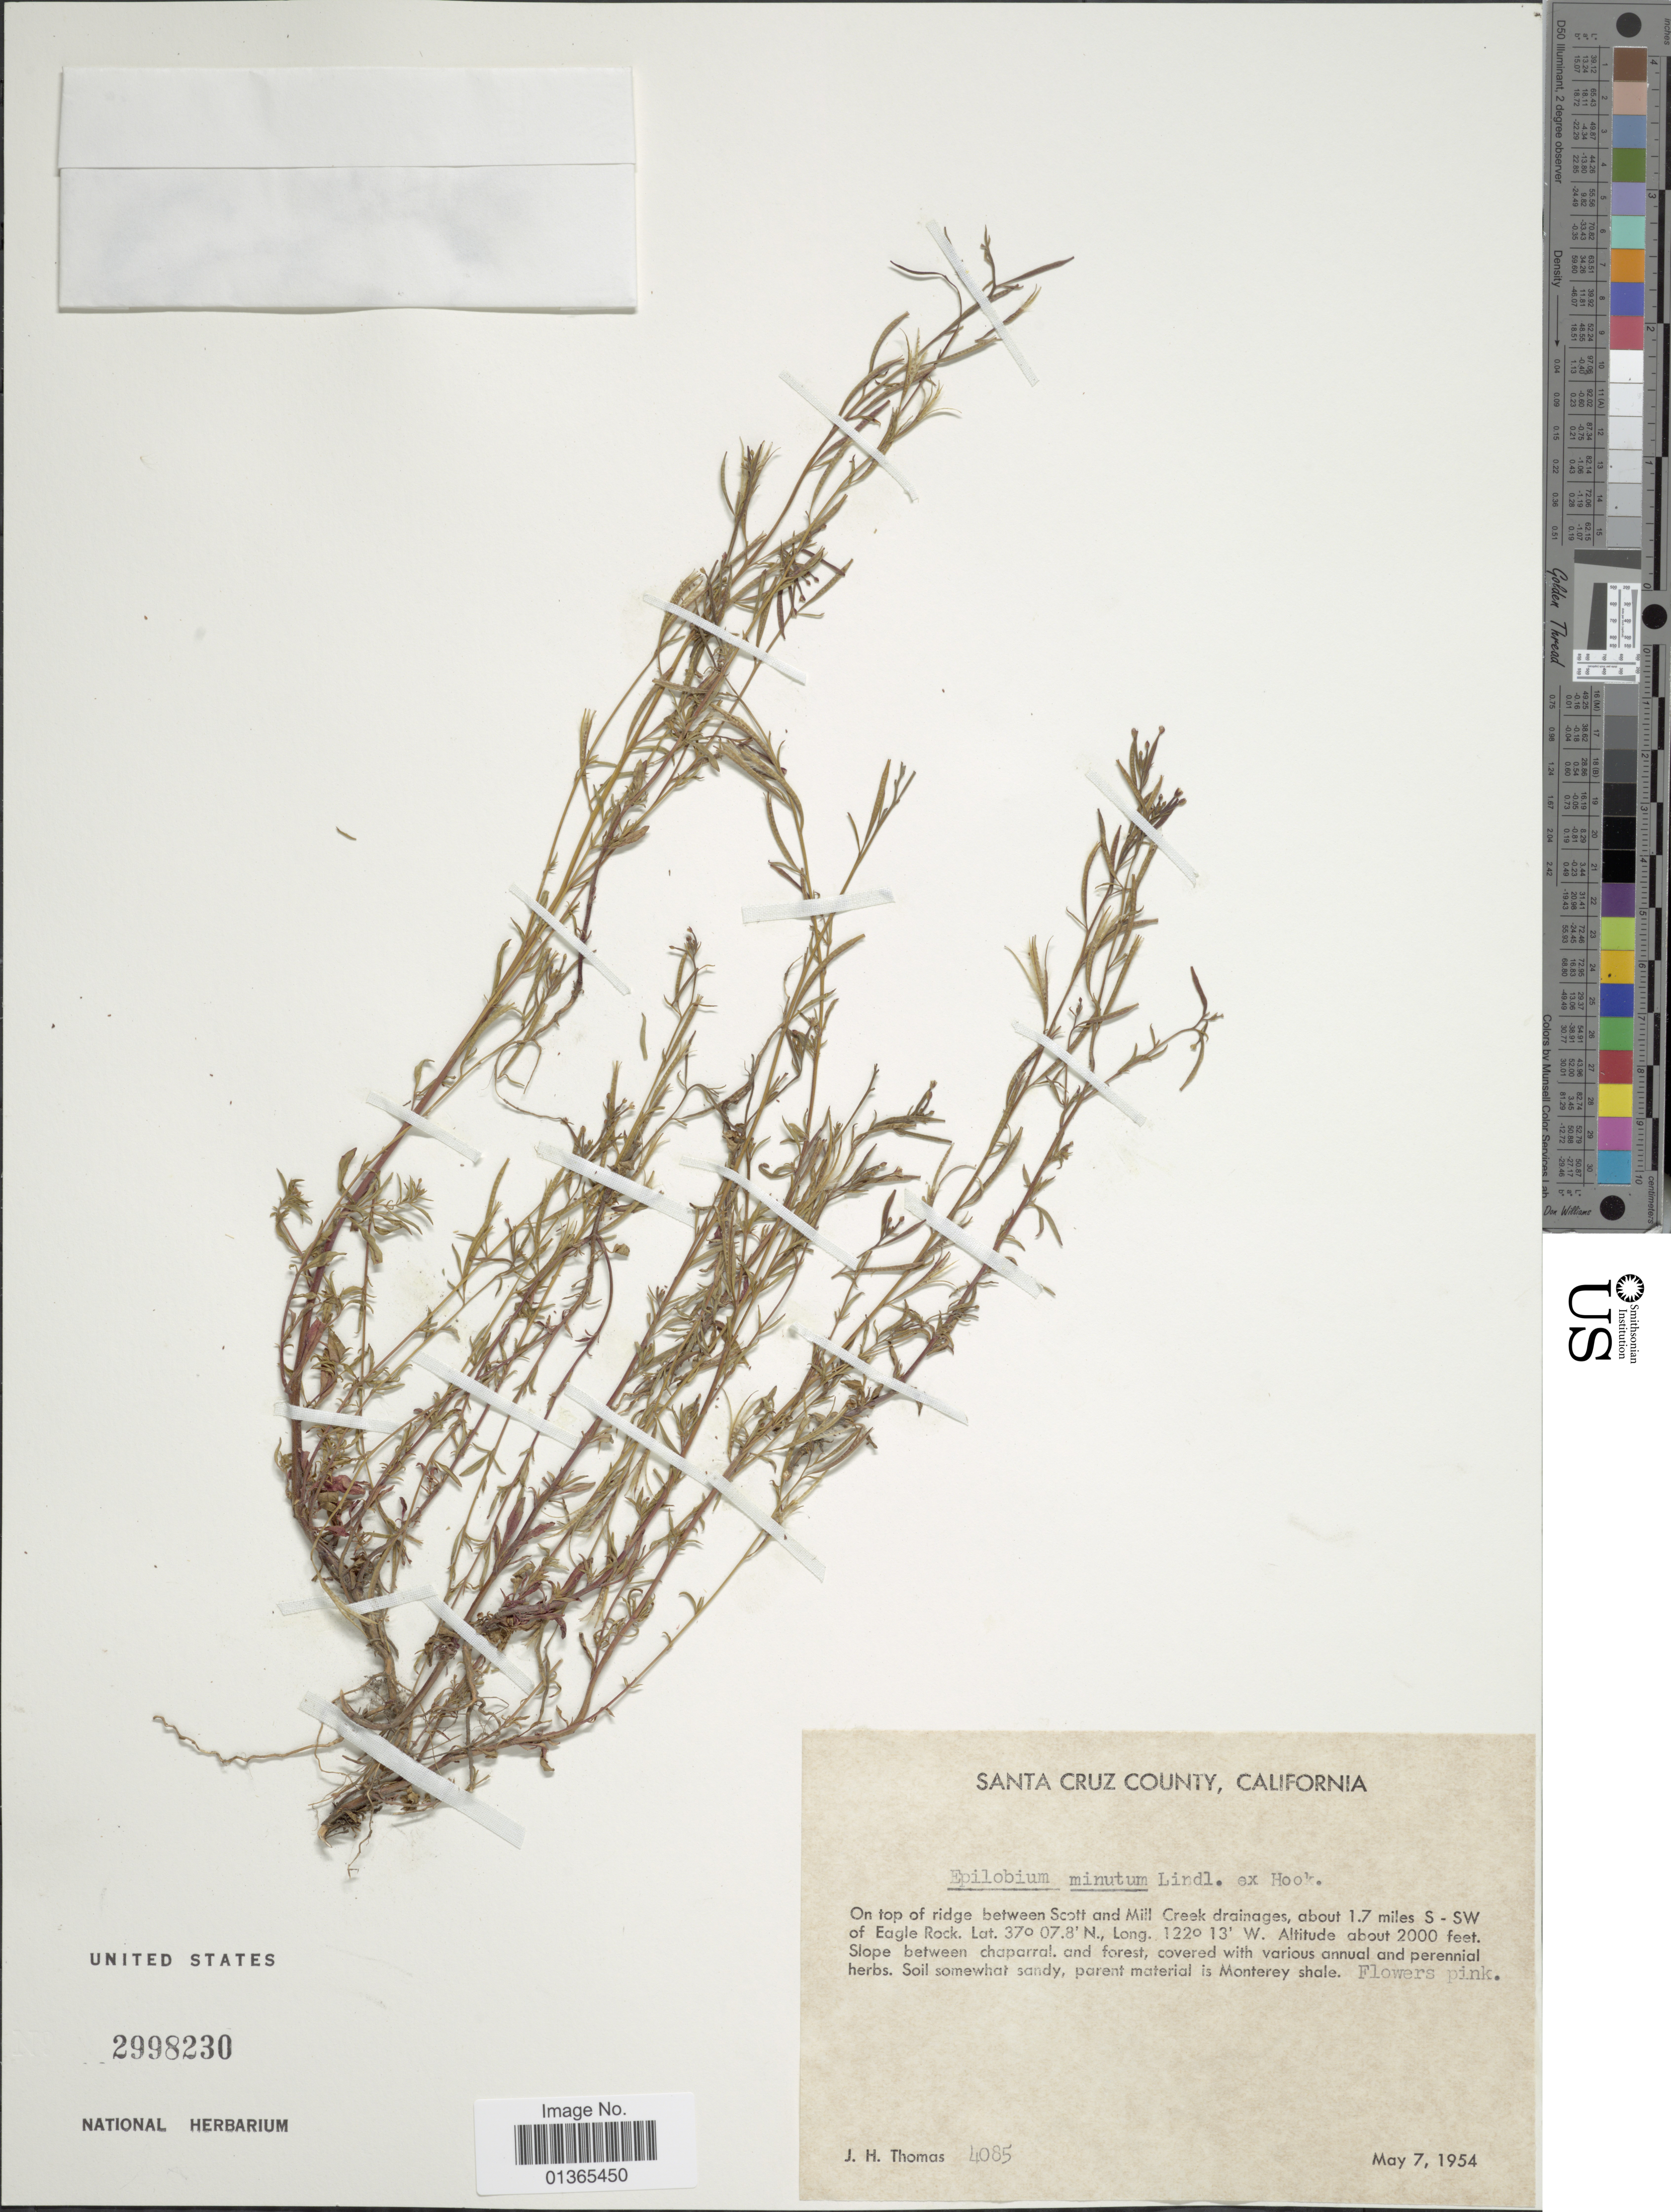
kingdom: Plantae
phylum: Tracheophyta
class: Magnoliopsida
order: Myrtales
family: Onagraceae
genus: Epilobium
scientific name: Epilobium minutum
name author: Lindl. ex Lehm.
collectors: J. H. Thomas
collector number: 4085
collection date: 1954-05-07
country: United States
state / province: California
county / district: Santa Cruz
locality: Santa Cruz County. On top of ridge between Scott and Mill Creek drainages, about 1.7 miles S - SW of Eagle Rock.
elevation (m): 610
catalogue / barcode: US 2998230